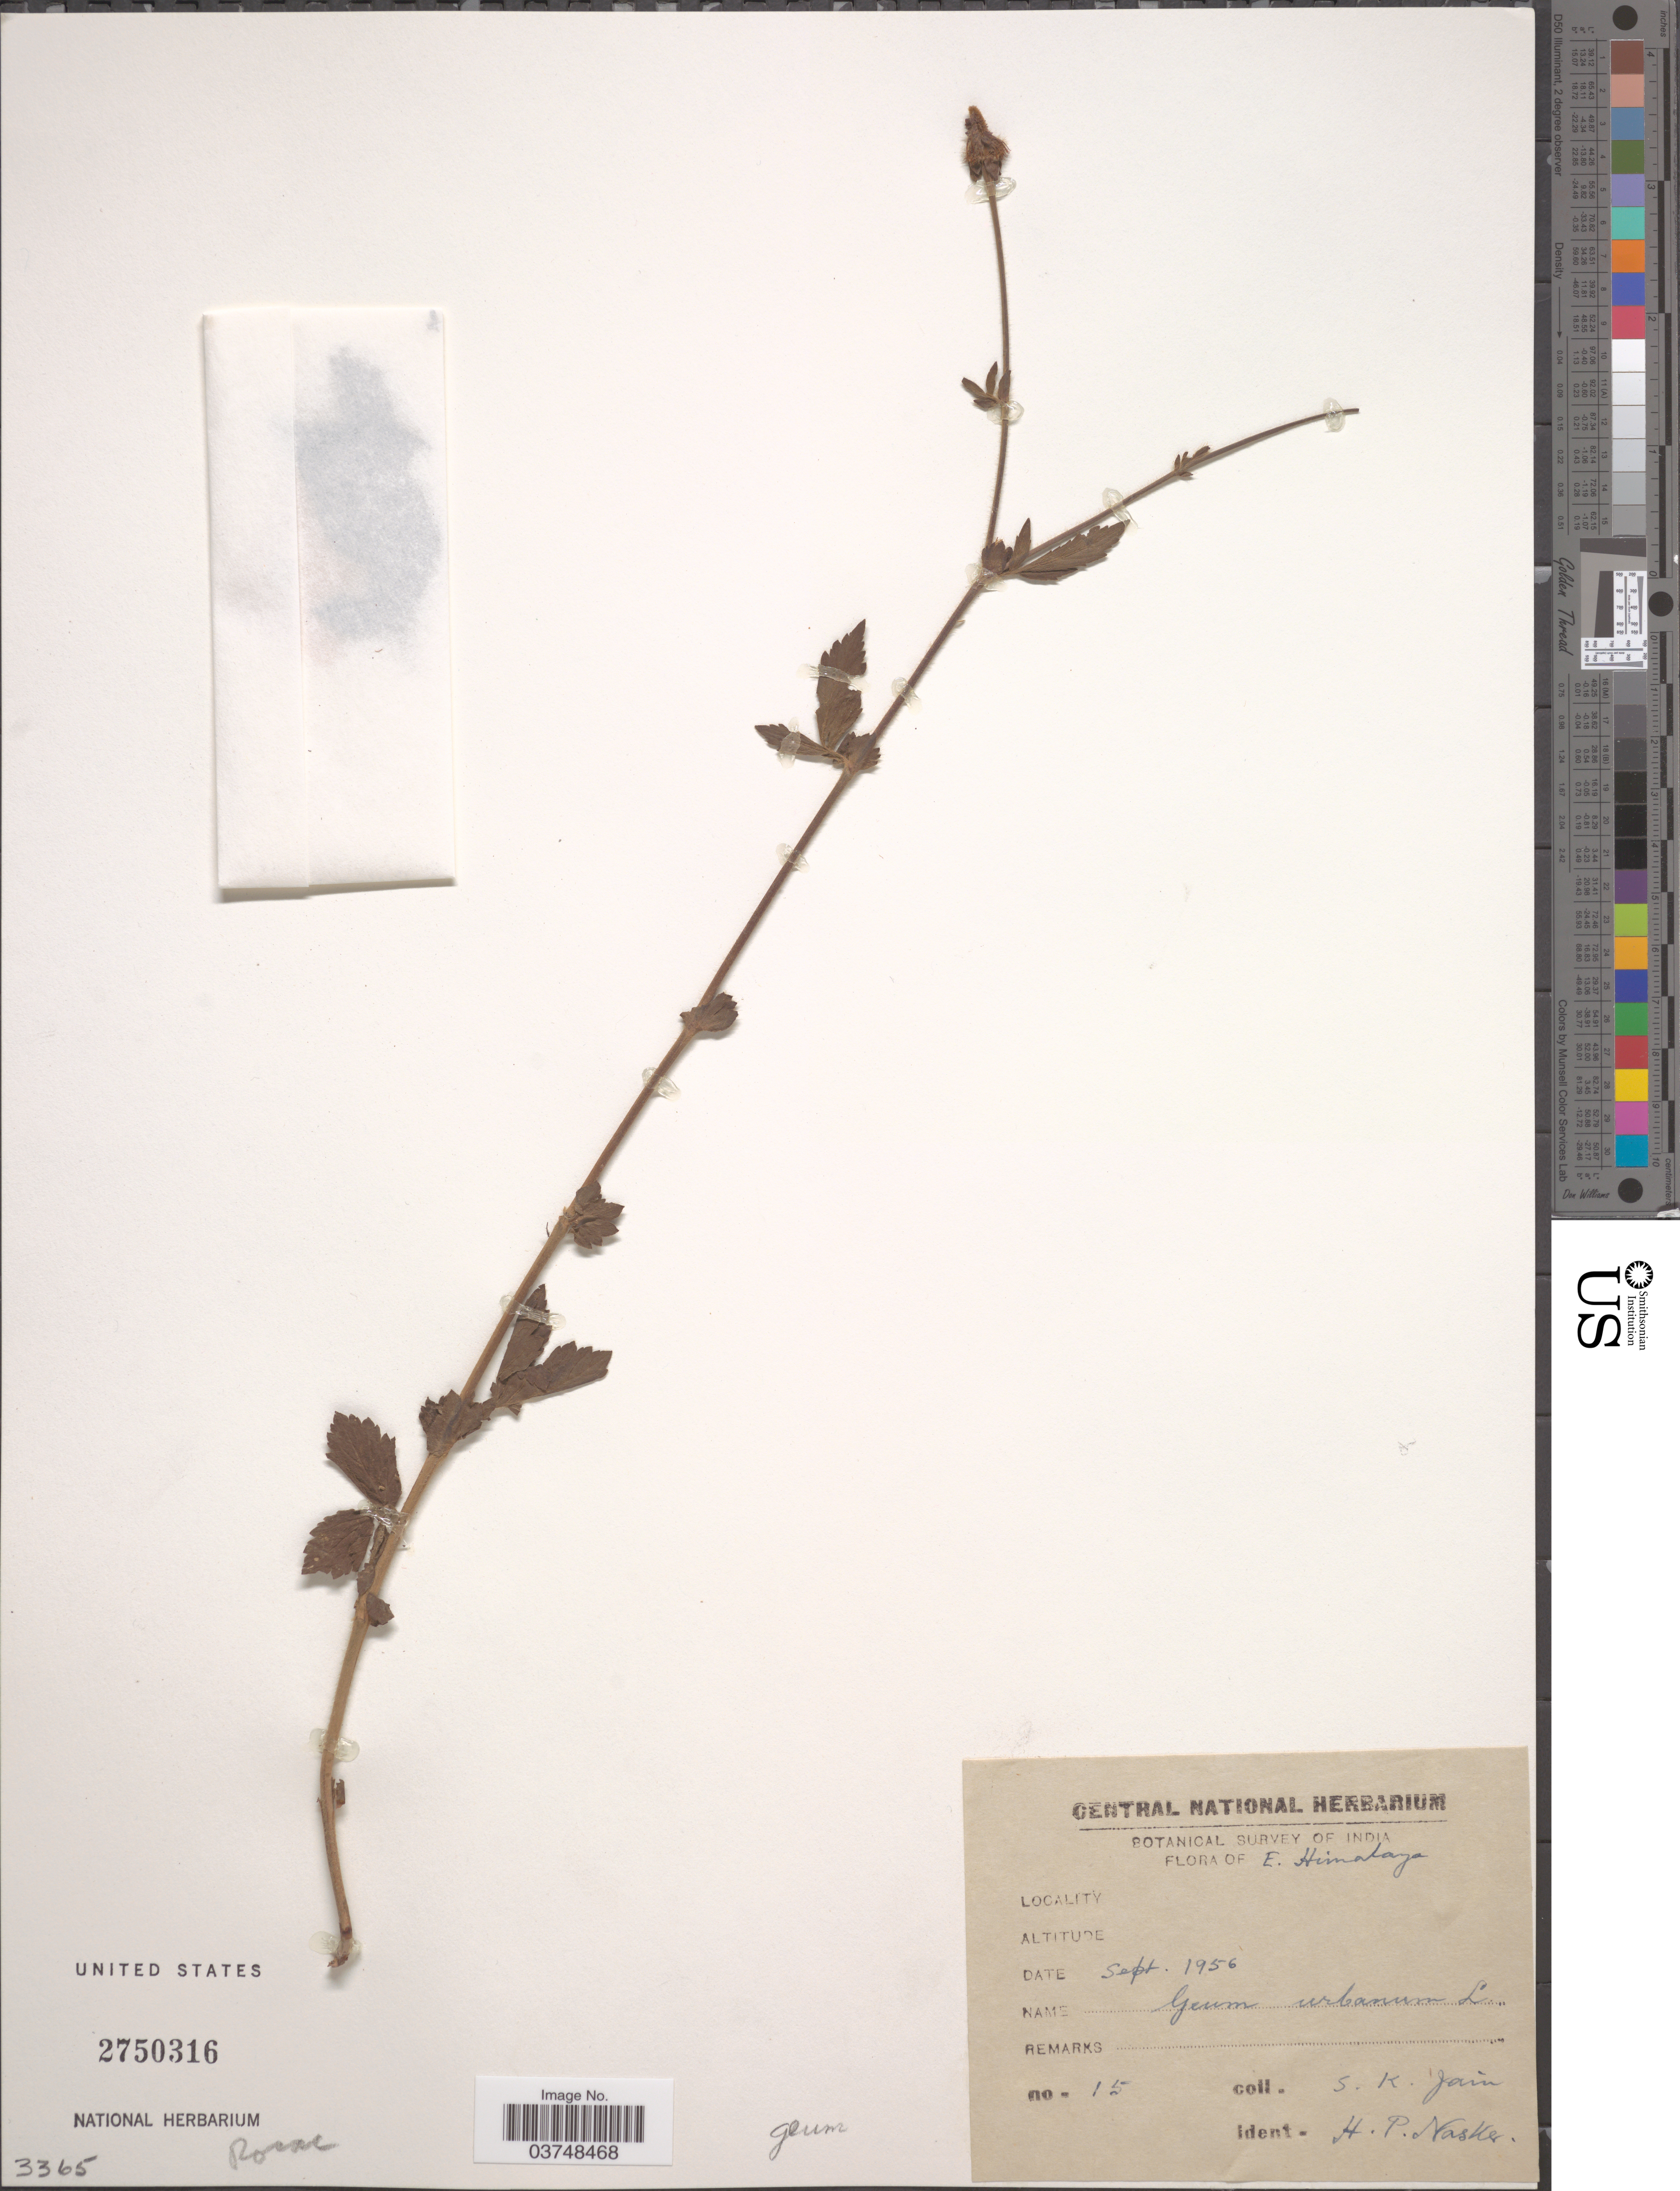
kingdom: Plantae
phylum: Tracheophyta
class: Magnoliopsida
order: Rosales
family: Rosaceae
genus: Geum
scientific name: Geum urbanum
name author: L.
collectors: S. Jain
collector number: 15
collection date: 1956-09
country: India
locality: E. Himalaya.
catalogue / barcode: US 2750316